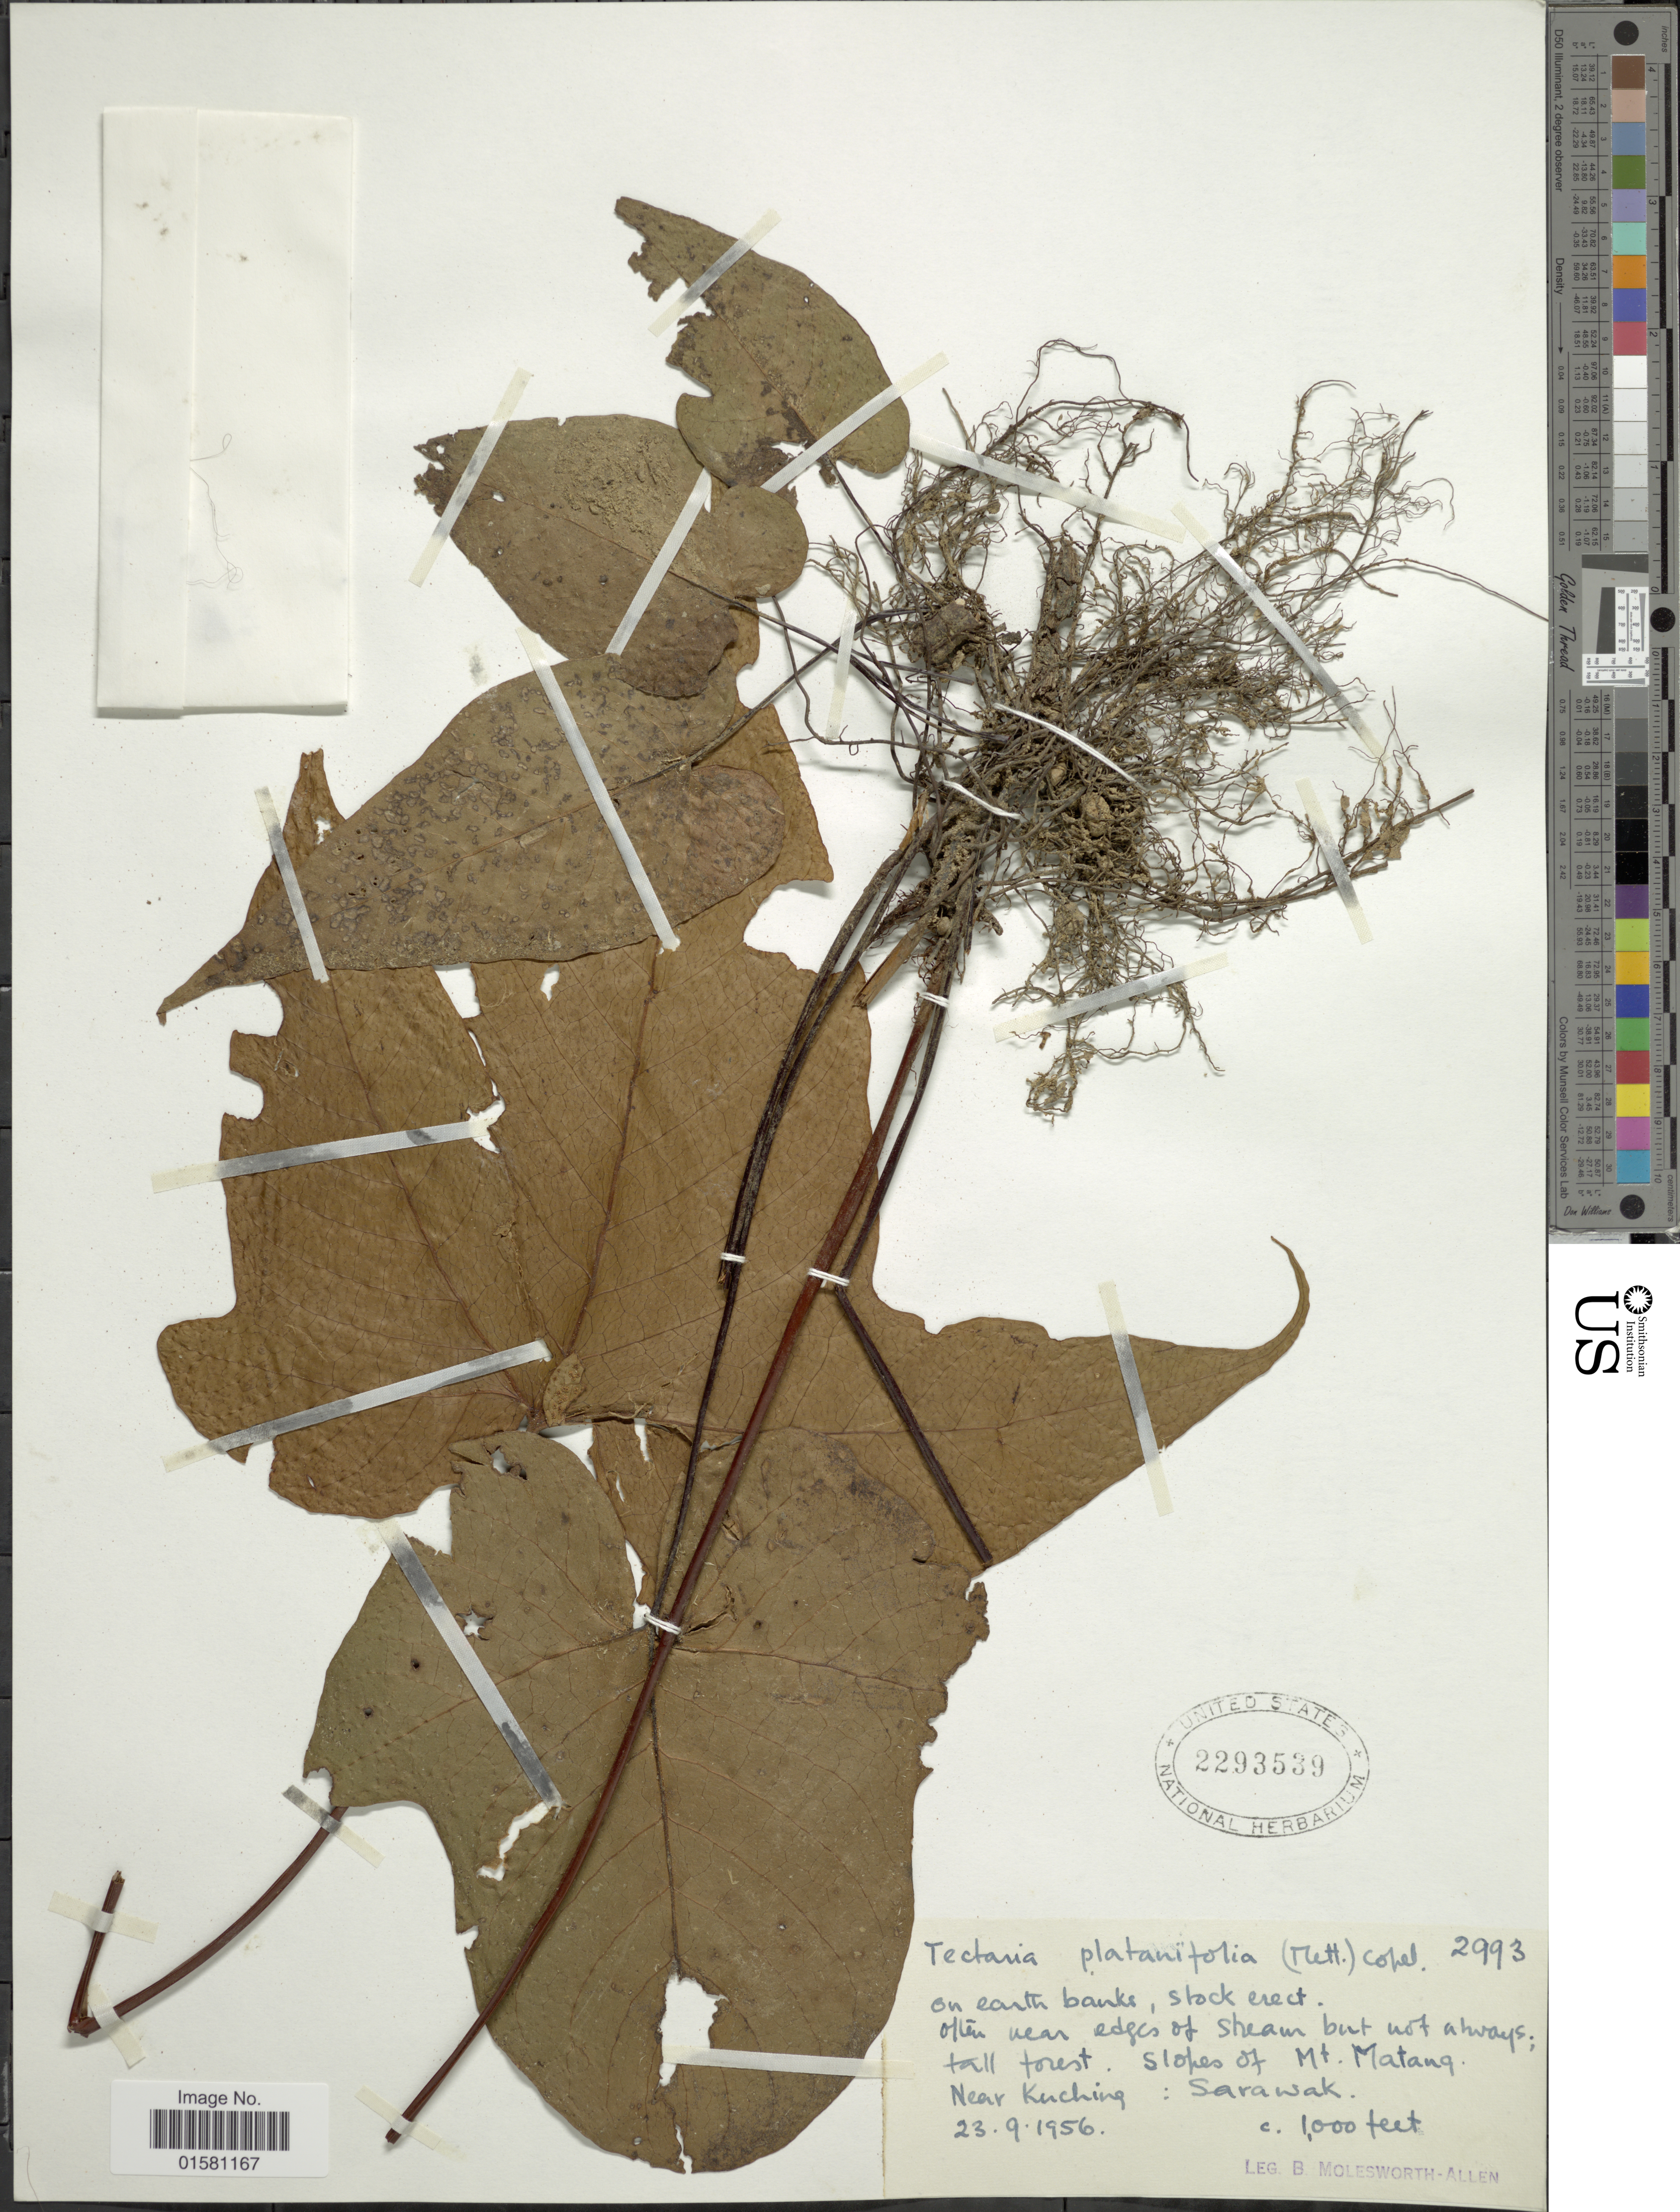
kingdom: Plantae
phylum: Tracheophyta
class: Polypodiopsida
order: Polypodiales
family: Tectariaceae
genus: Tectaria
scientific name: Tectaria palmata var. platanifolia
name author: (Mett.) Holttum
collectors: B. E. G. Molesworth-Allen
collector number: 2993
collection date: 1956-09-23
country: Malaysia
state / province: Sarawak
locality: Slopes of Mt Matang, Near Kuching: Sarawak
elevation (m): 305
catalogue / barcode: US 2293539